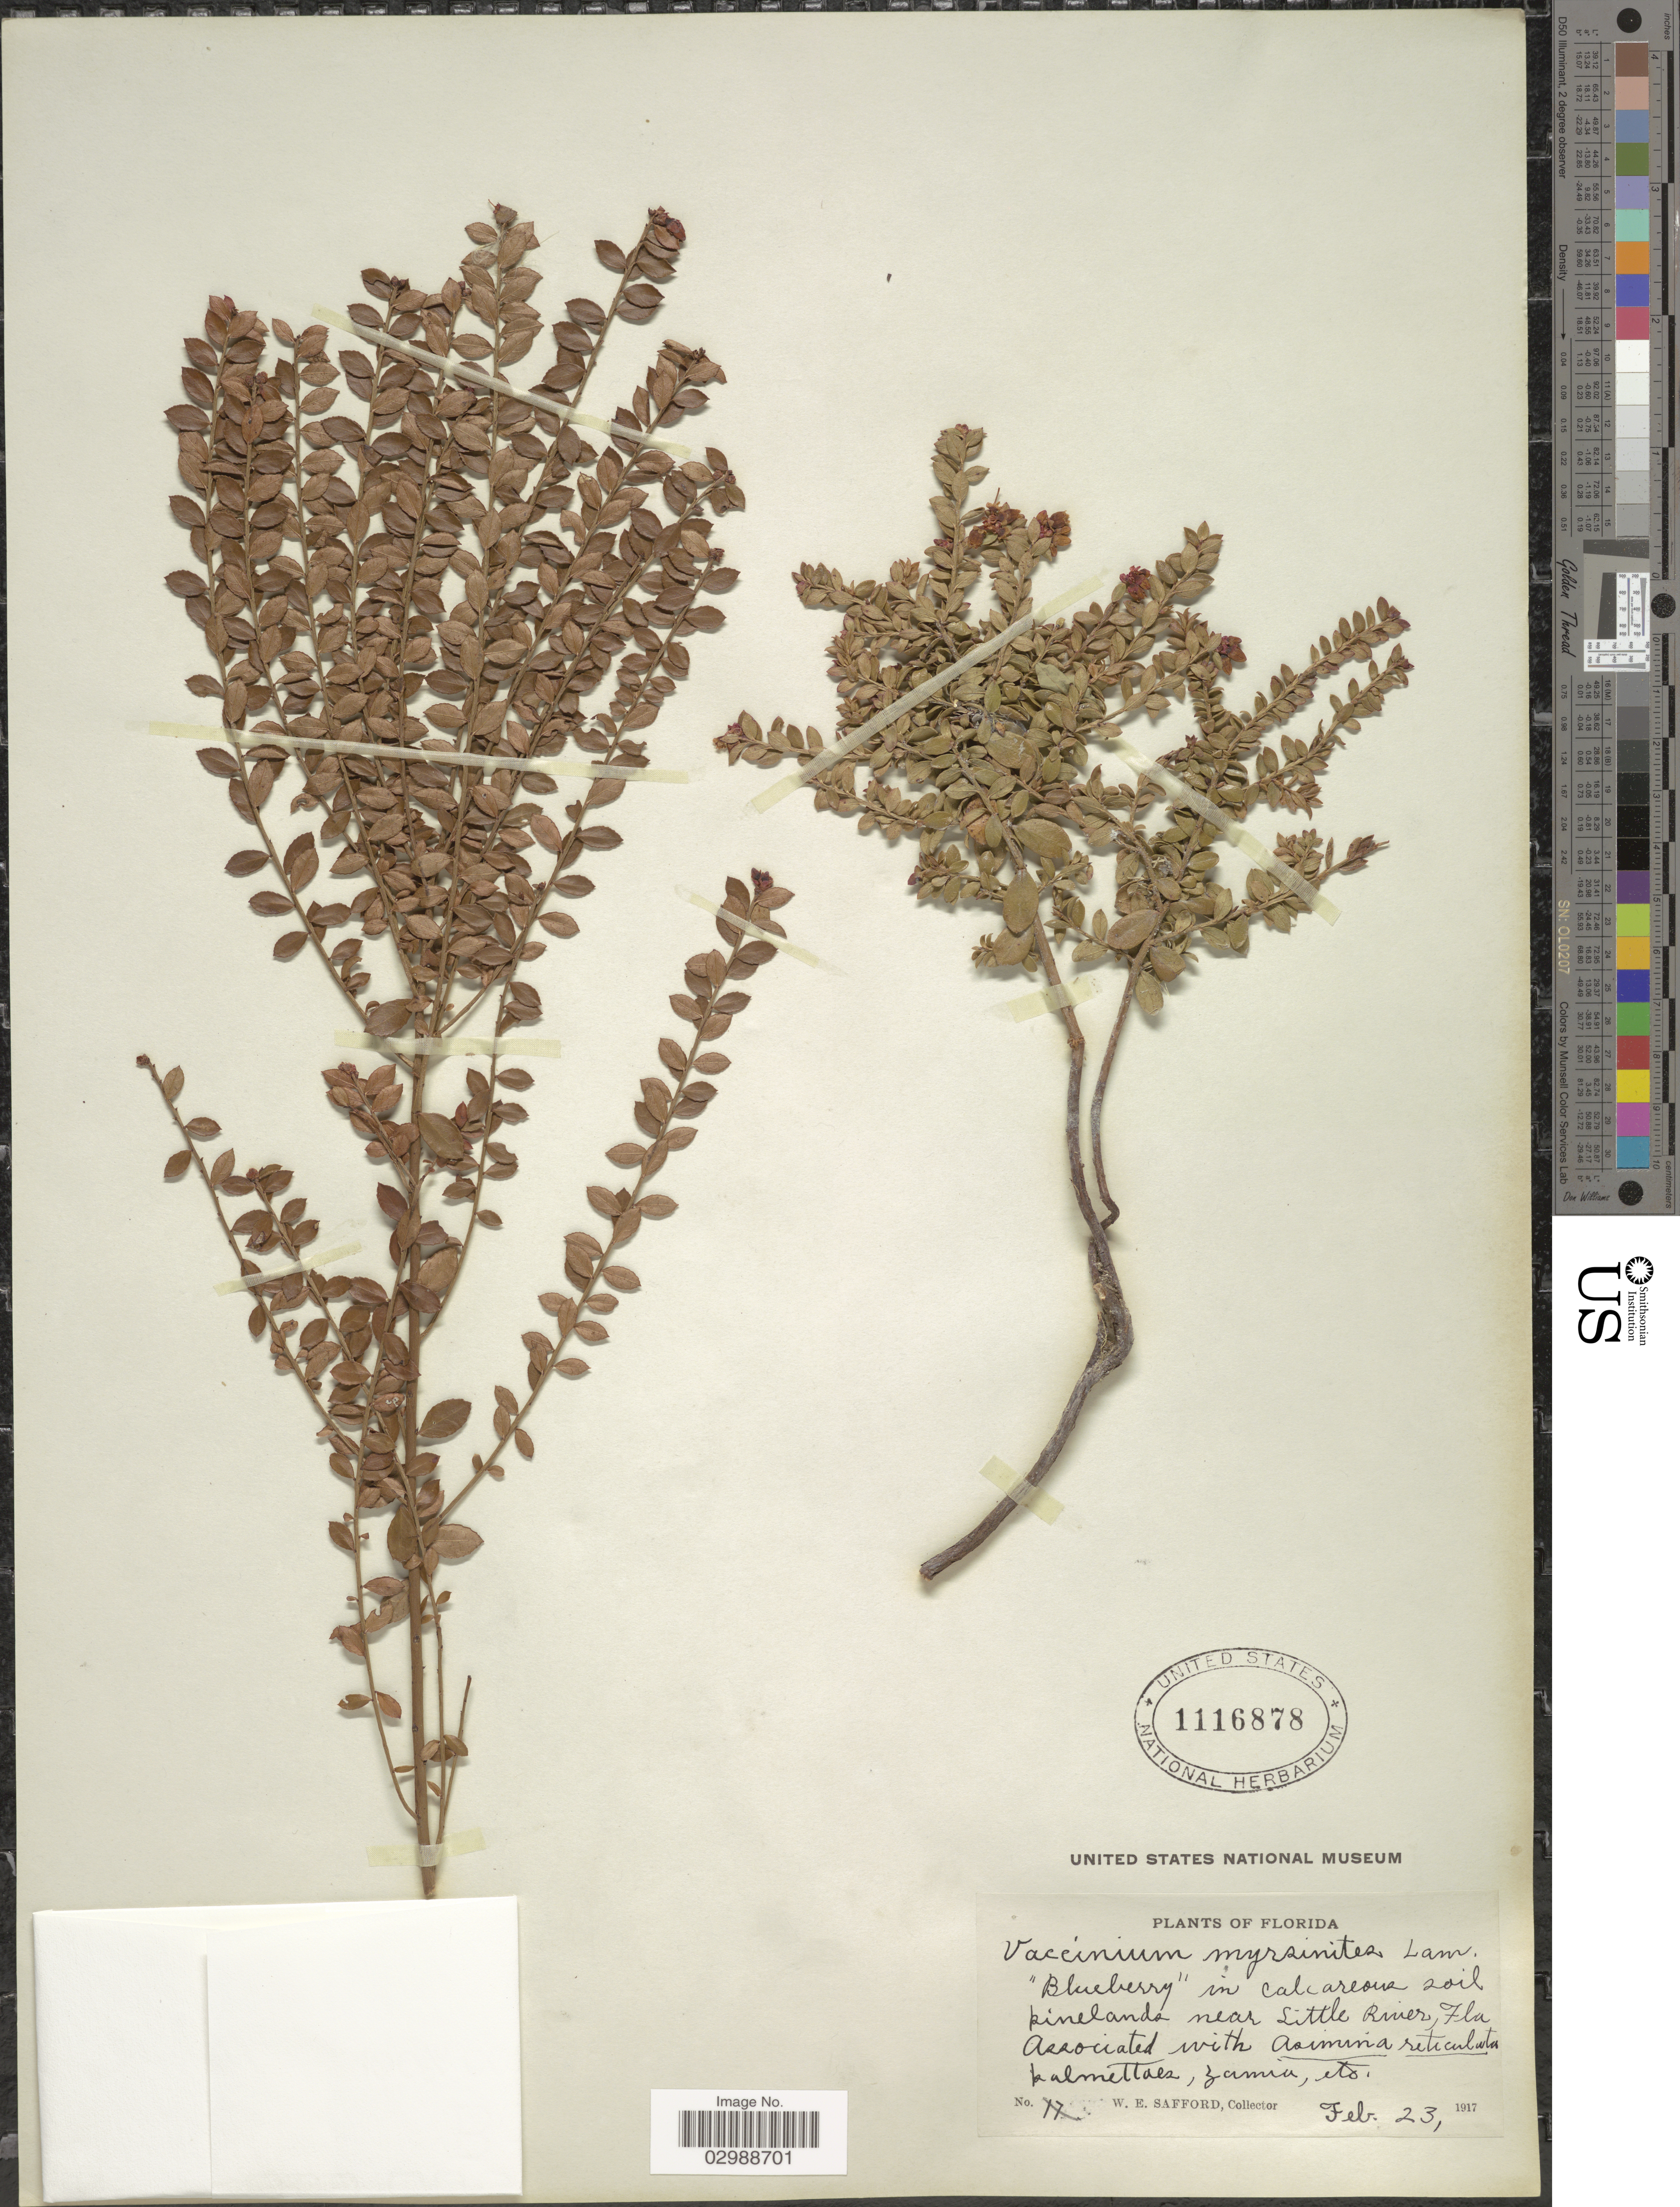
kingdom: Plantae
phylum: Tracheophyta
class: Magnoliopsida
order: Ericales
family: Ericaceae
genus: Vaccinium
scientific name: Vaccinium myrsinites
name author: Lam.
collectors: W. E. Safford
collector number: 17?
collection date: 1917-02-23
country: United States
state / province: Florida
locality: Near Little River.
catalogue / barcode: US 1116878